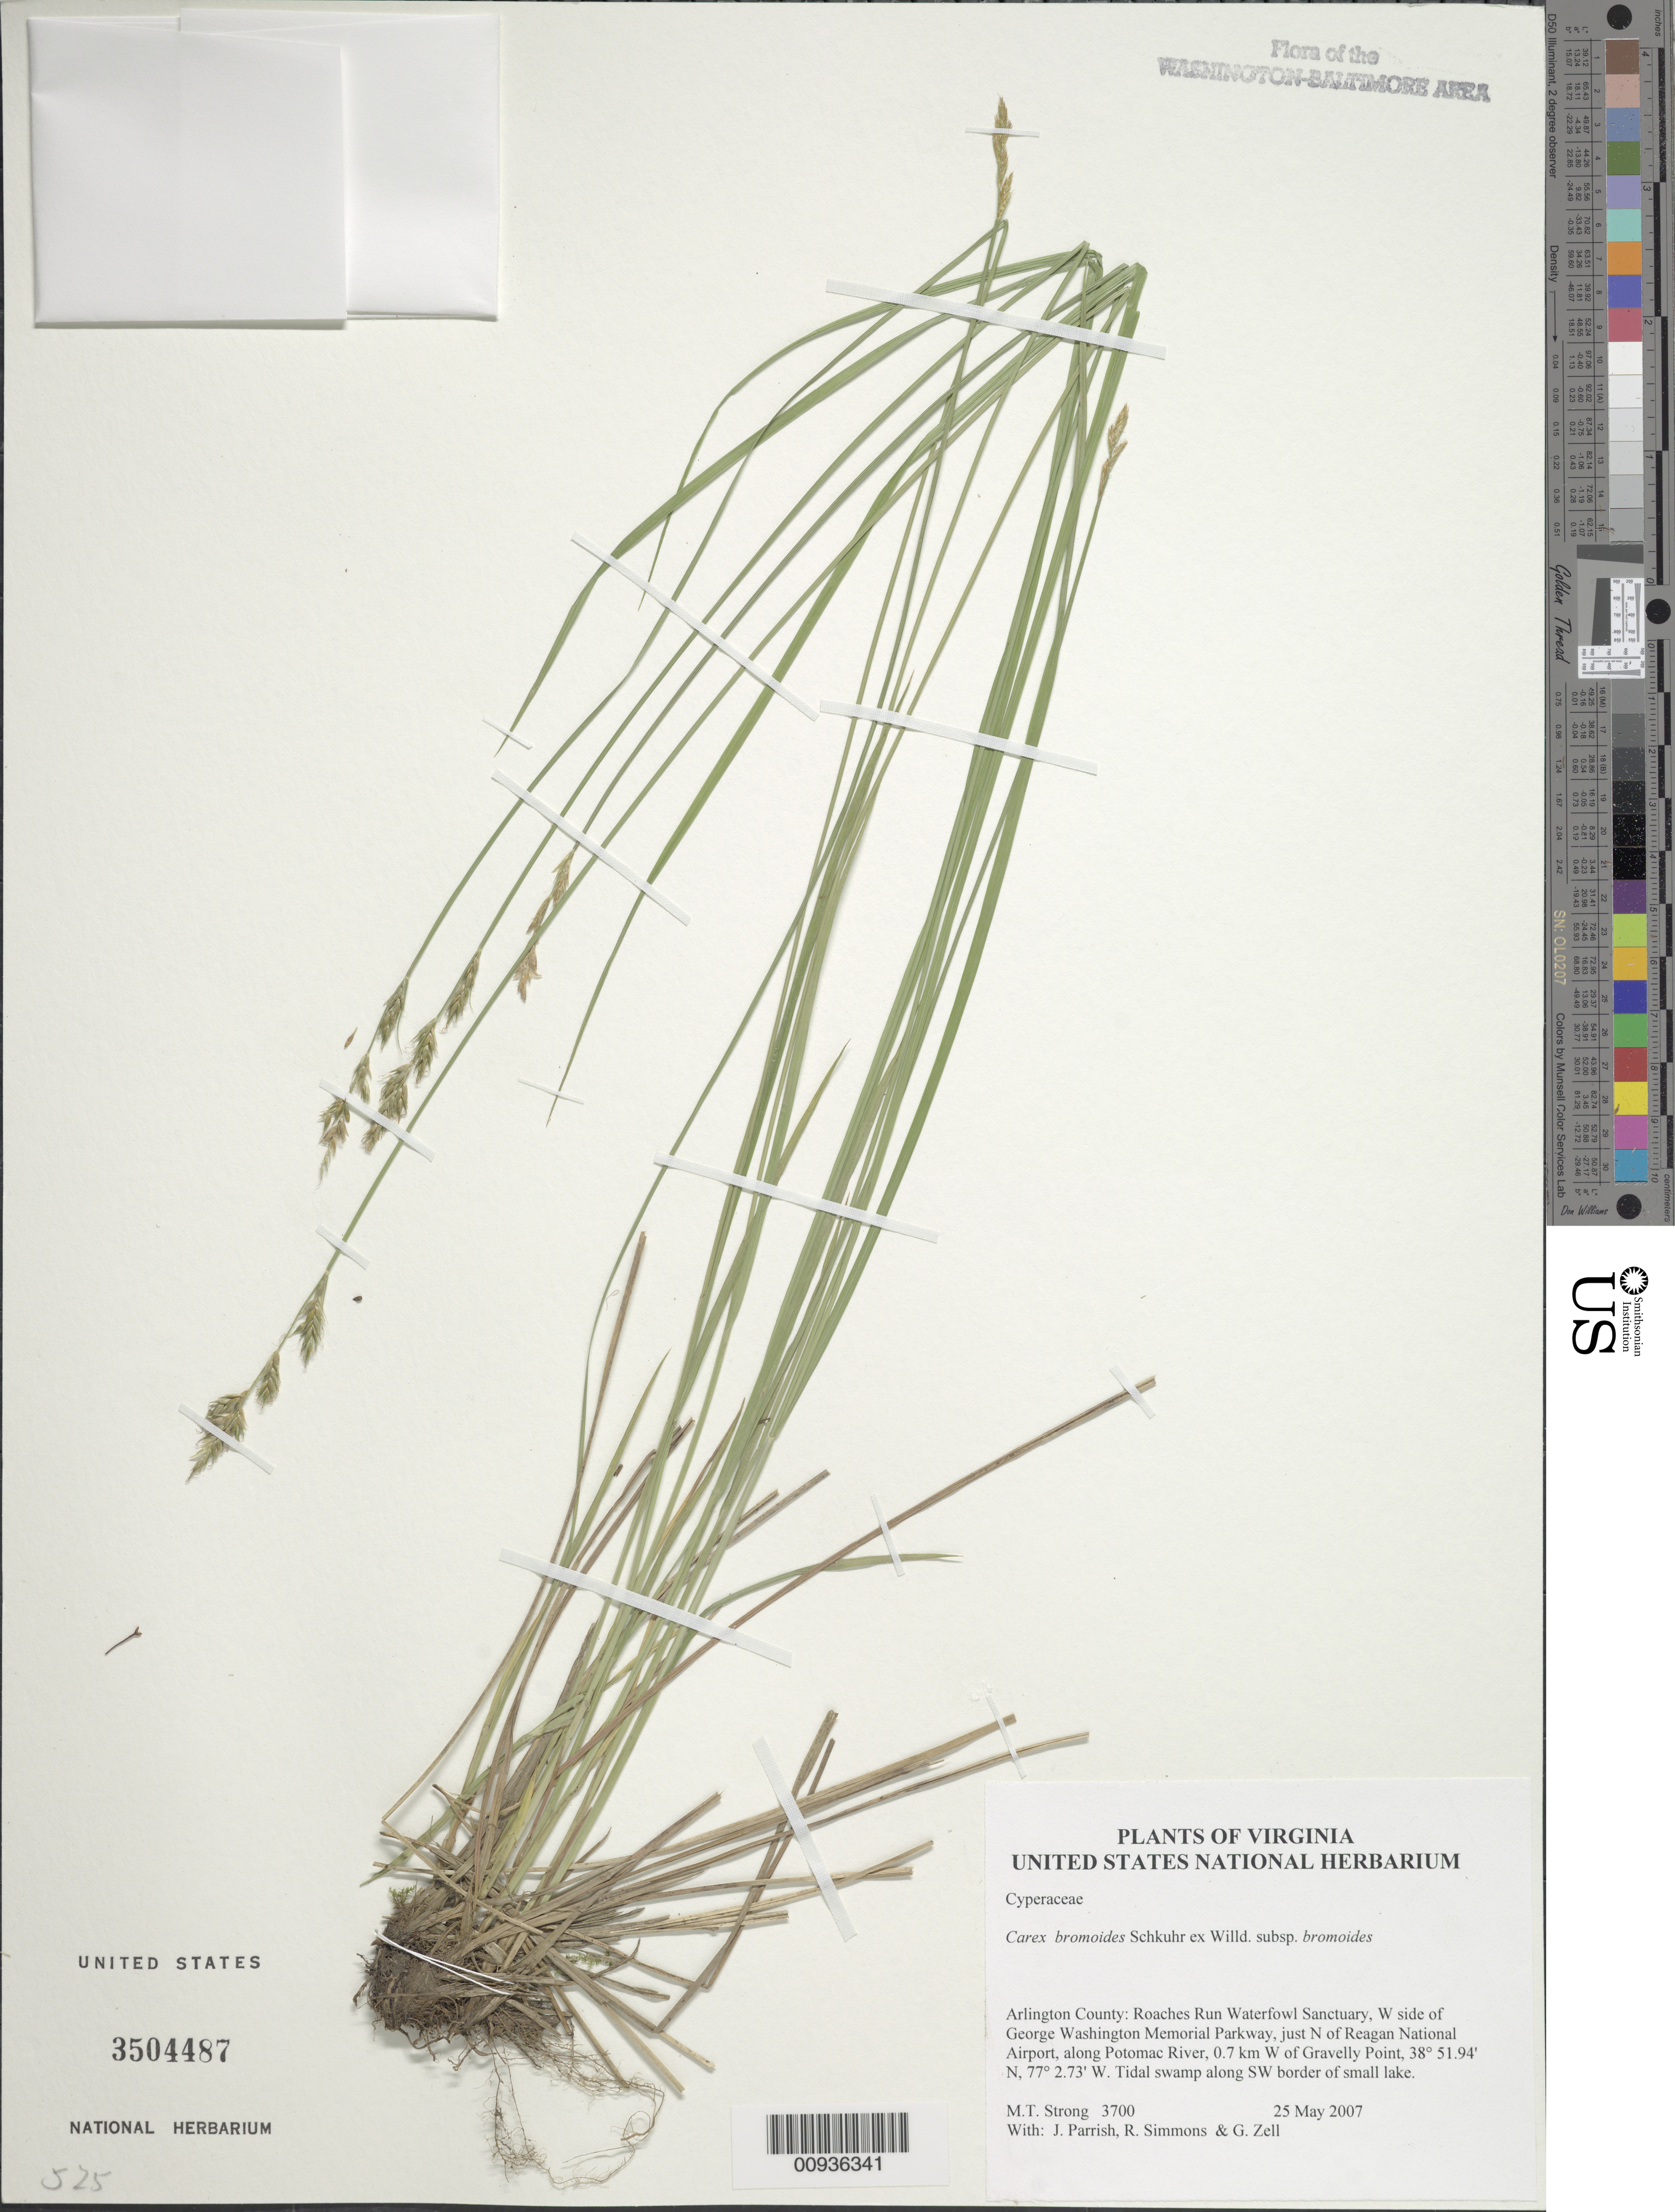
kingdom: Plantae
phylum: Tracheophyta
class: Liliopsida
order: Poales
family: Cyperaceae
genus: Carex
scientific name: Carex bromoides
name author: Willd.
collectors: M. T. Strong, J. Parrish, R. Simmons & G. Zell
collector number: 3700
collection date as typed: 11 Sep 2006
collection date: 2006-09-11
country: United States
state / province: Virginia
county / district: Arlington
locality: Roaches Run Waterfowl Sanctuary, W side of George Washington Memorial Parkway, just N of Reagan National Airport, along Potomac River, 0.7 km W of Gravelly Point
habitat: tidal swamp along SW border of small lake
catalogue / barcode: US 3504487